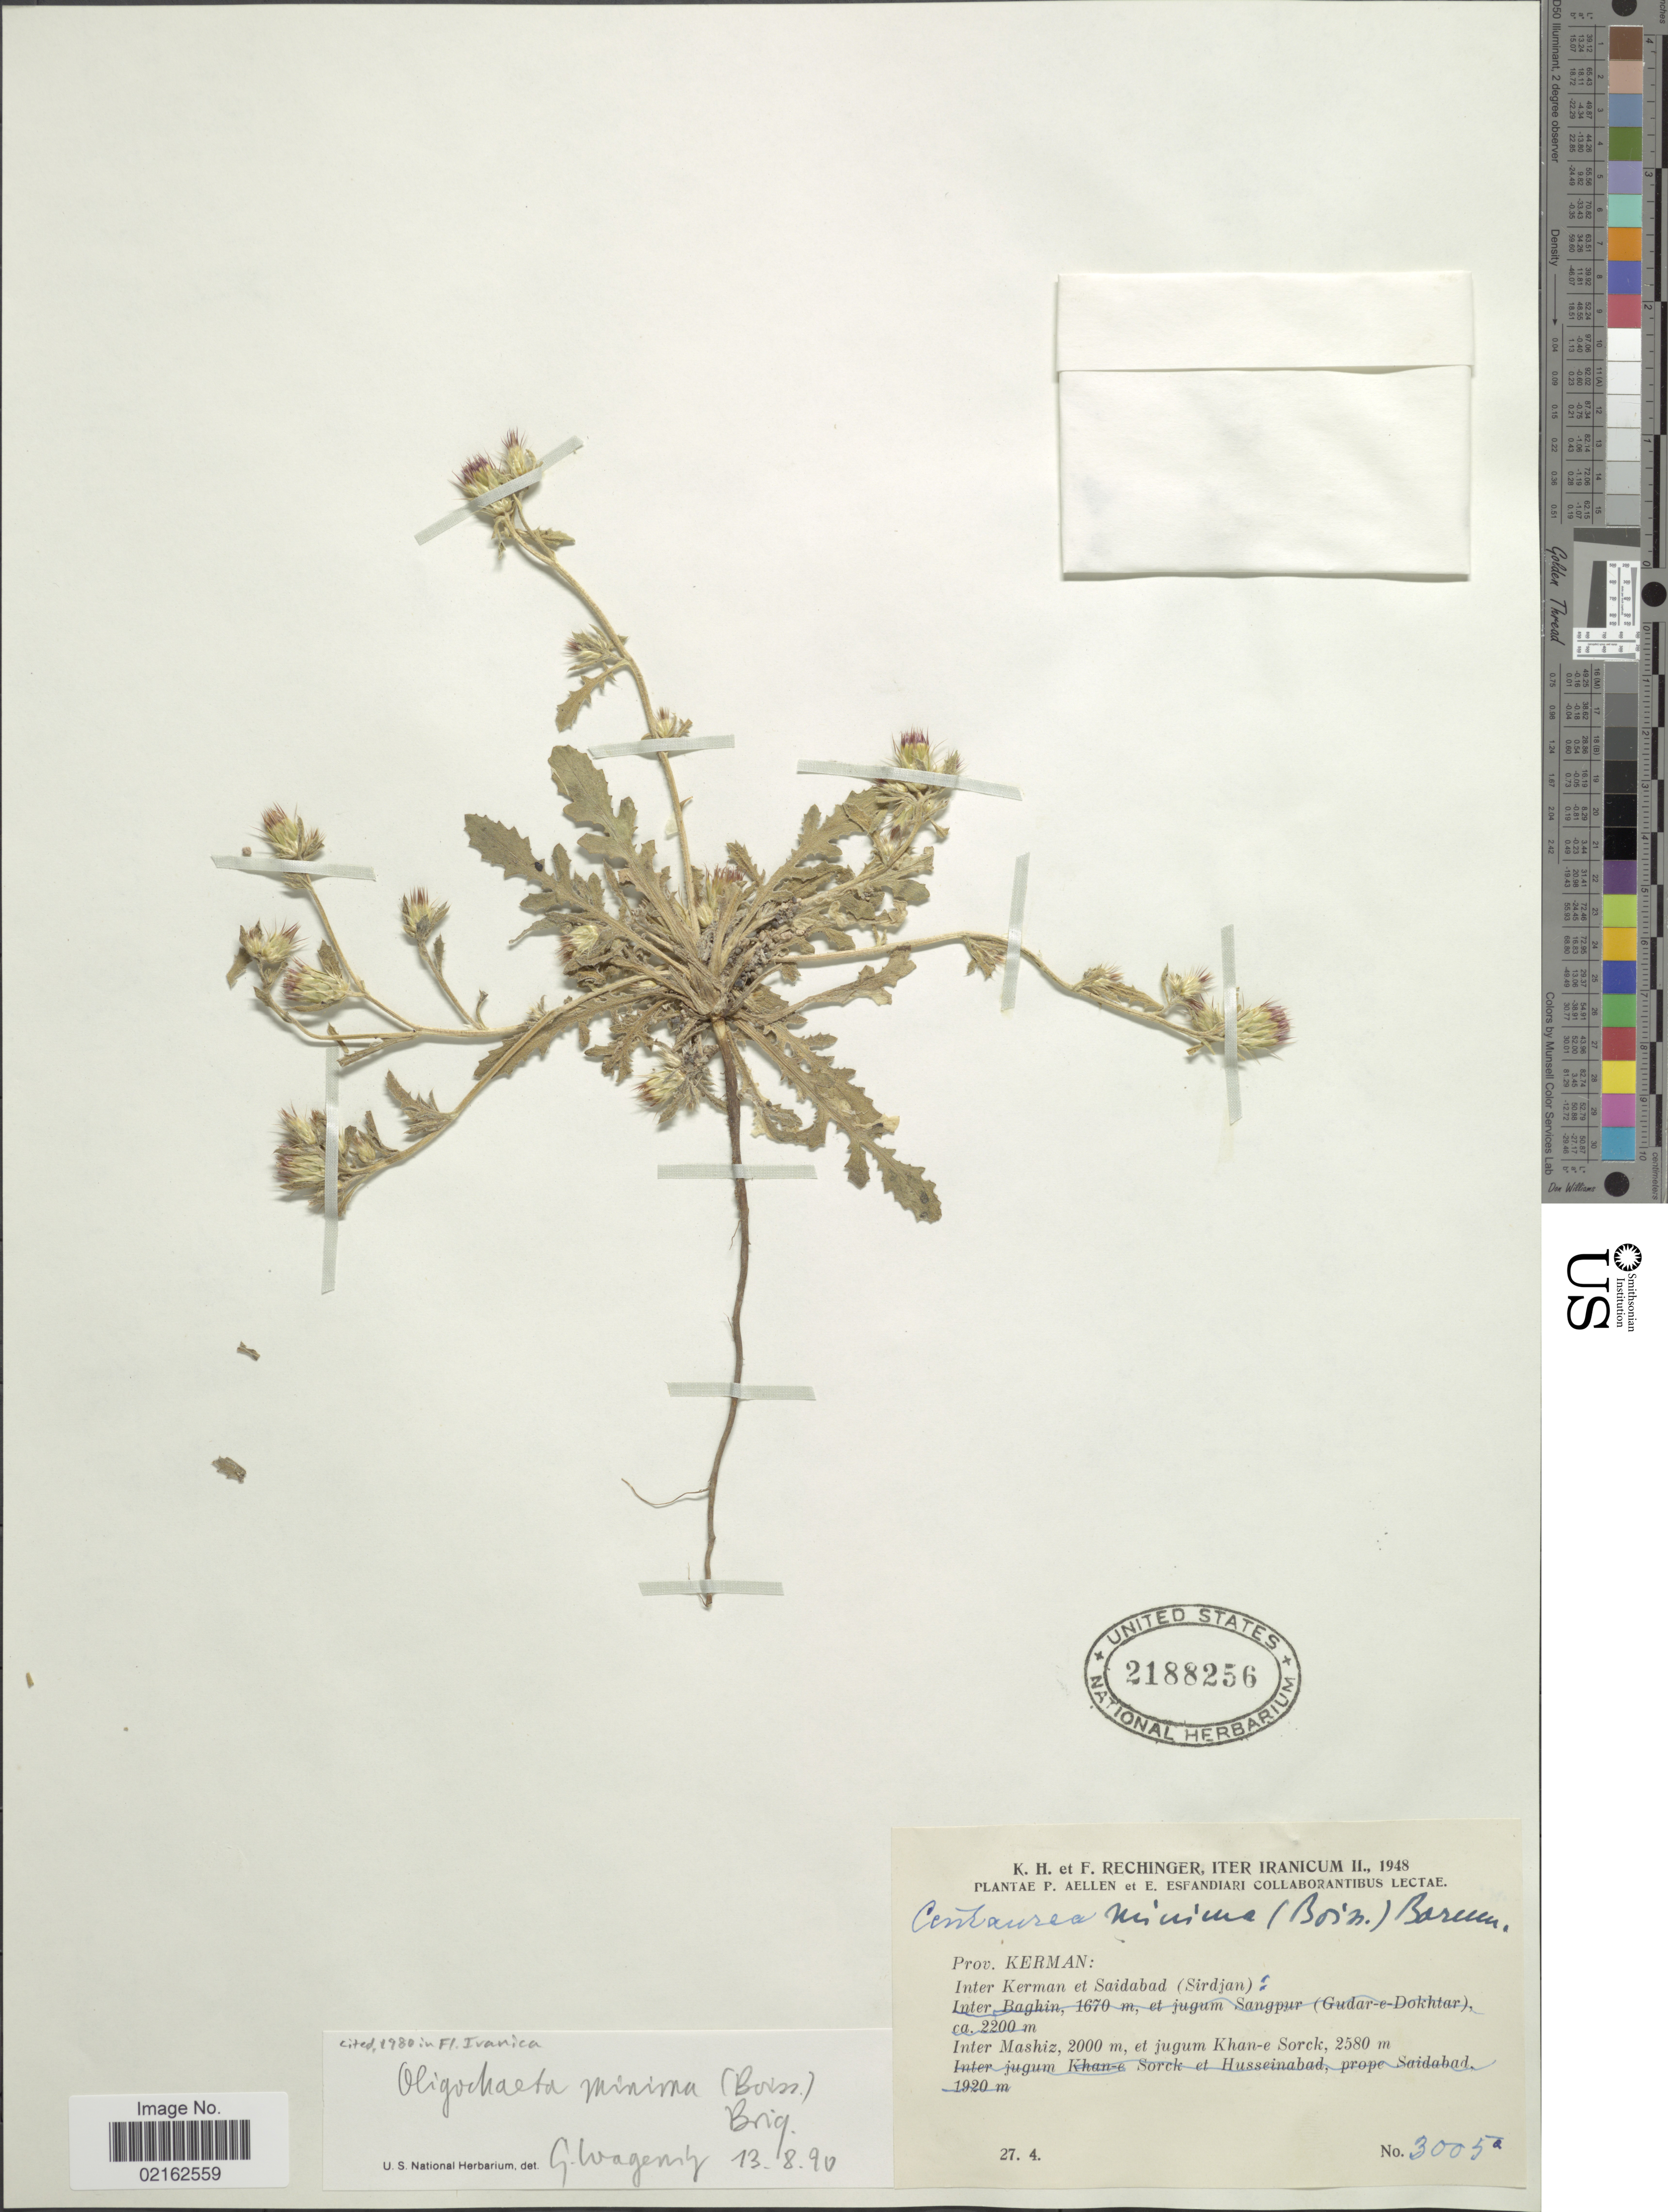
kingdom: Plantae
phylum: Tracheophyta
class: Magnoliopsida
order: Asterales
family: Asteraceae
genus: Oligochaeta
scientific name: Oligochaeta minima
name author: (Boiss.) Briq.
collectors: K. H. Rechinger & F. Rechinger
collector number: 3005a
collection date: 1948-04-27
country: Iran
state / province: Kerman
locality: Inter Kerman et Saidabad (Sirdjan), inter Mashiz, et jugum Khan-e Sorck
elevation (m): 2000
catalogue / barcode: US 2188256